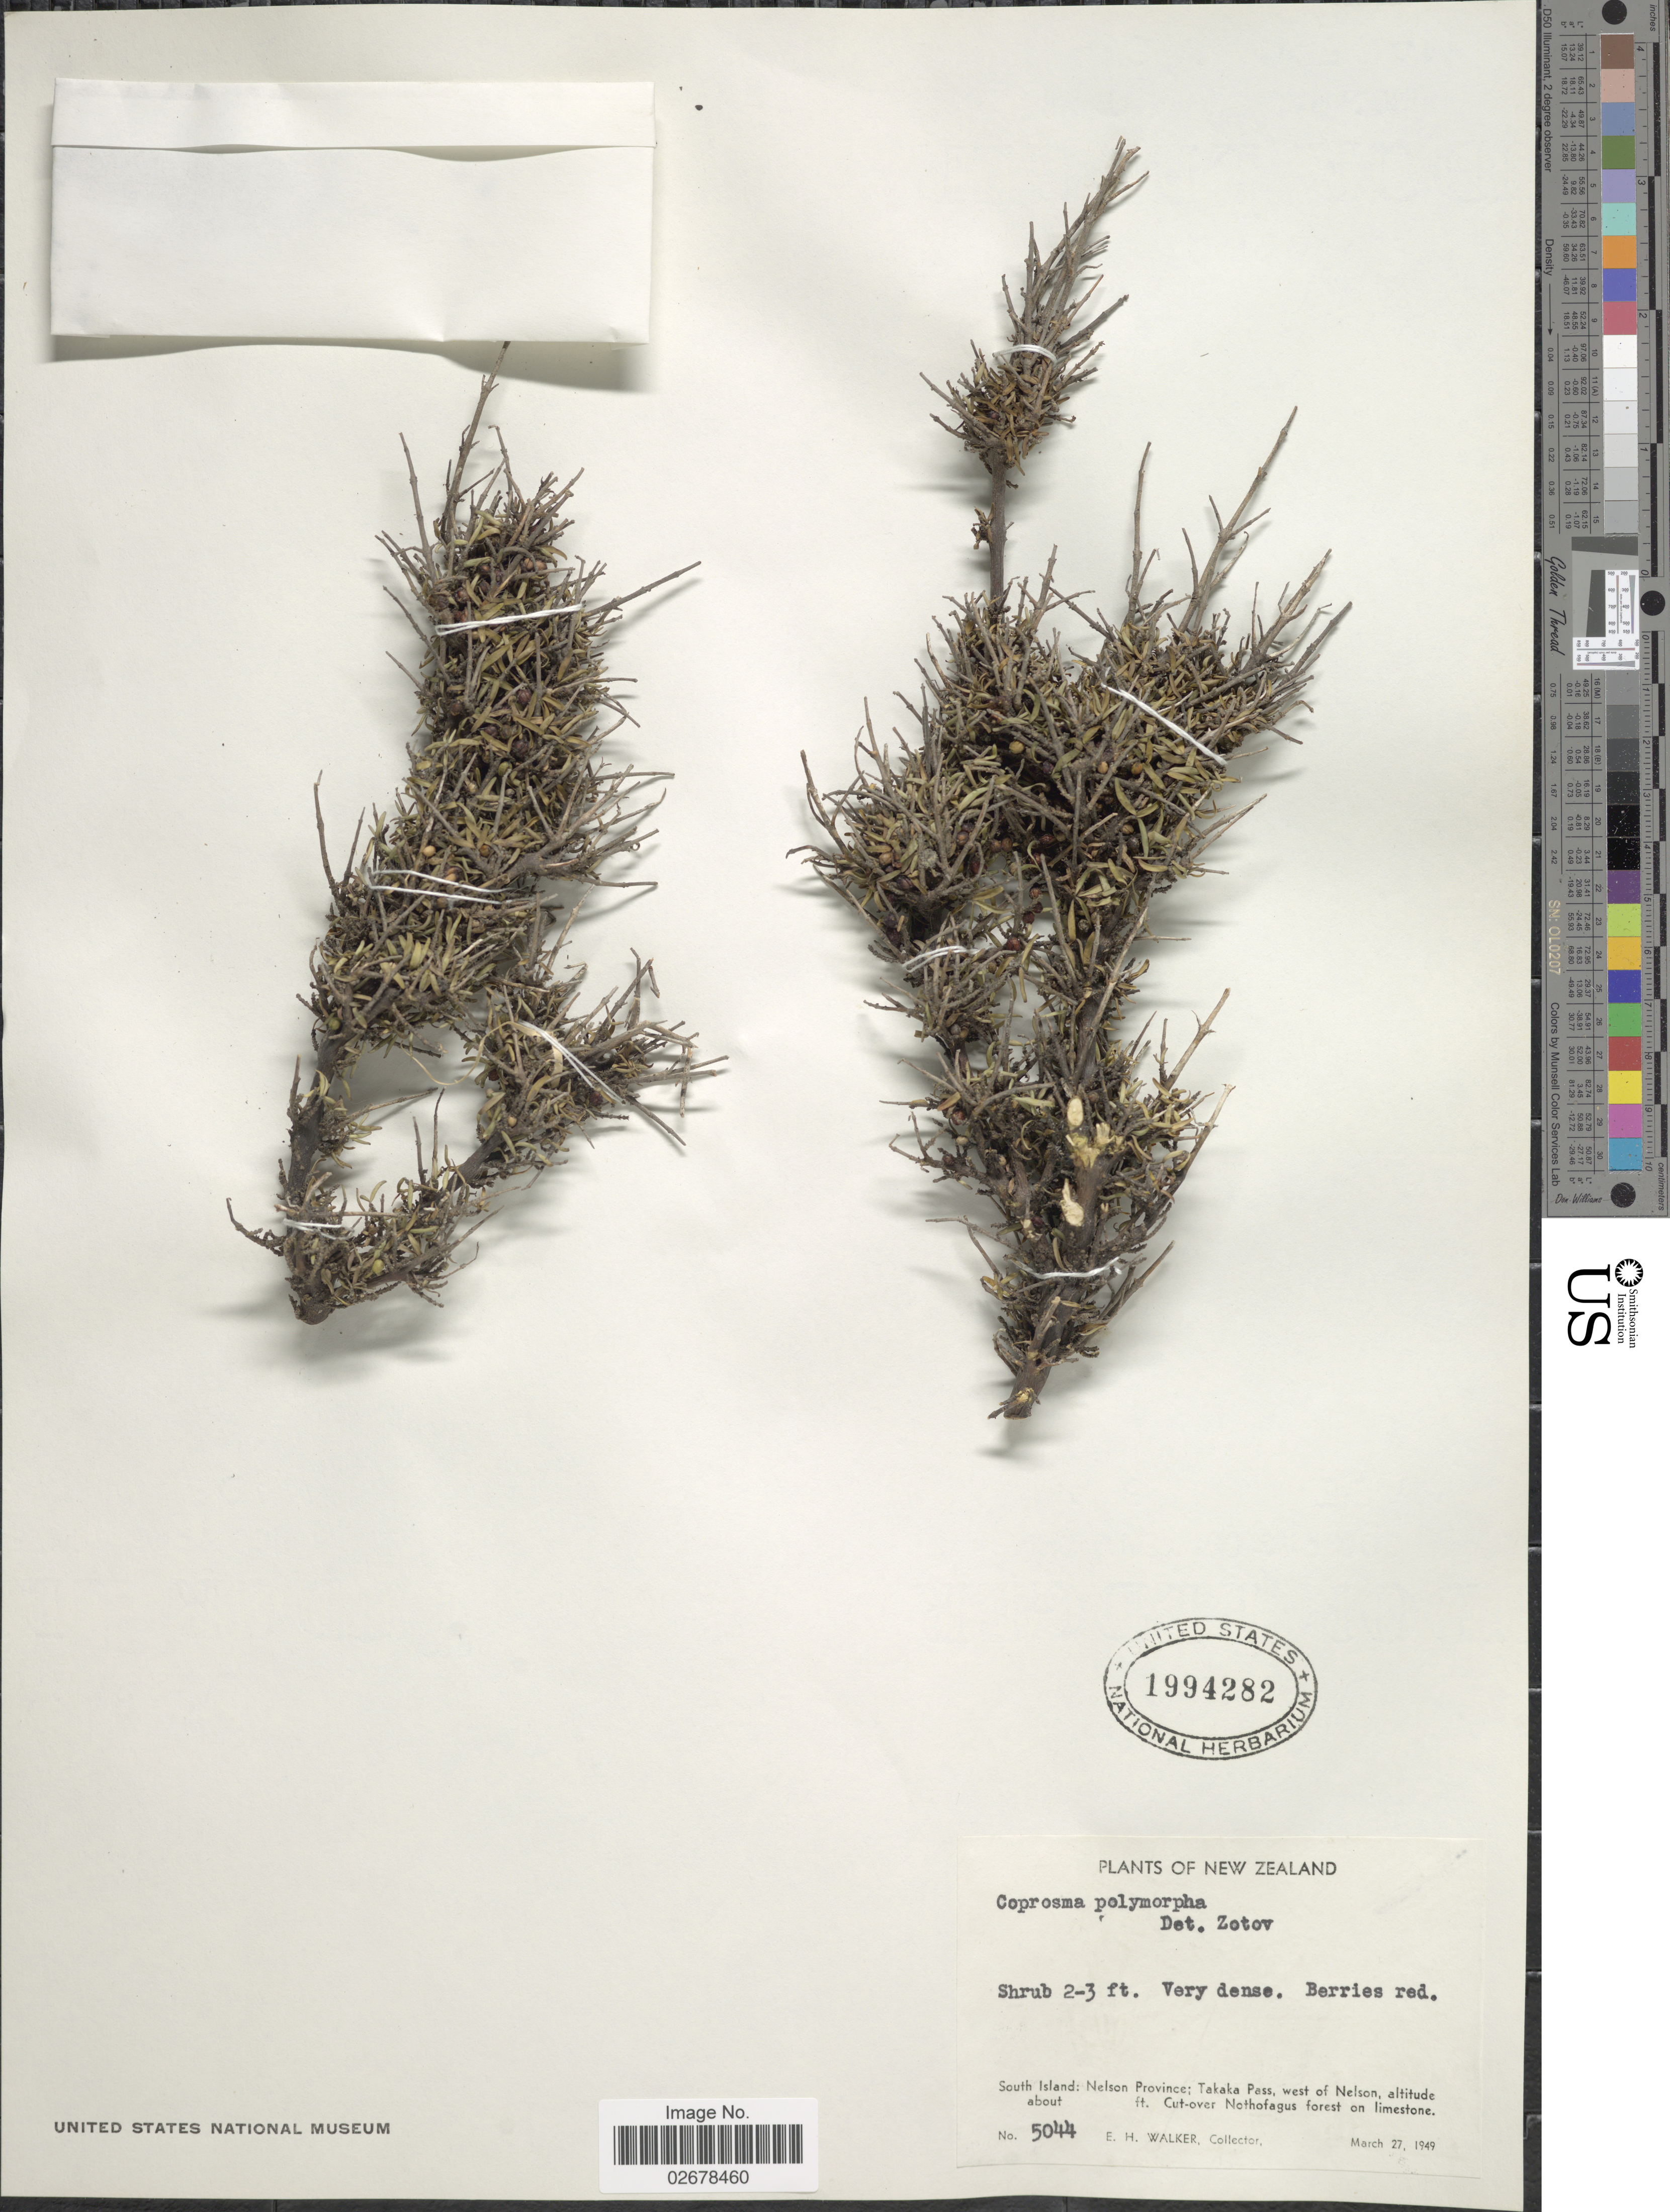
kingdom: Plantae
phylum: Tracheophyta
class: Magnoliopsida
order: Gentianales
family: Rubiaceae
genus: Coprosma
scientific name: Coprosma polymorpha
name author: W.R.B. Oliv.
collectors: E. H. Walker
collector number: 5044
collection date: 1949-03-27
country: New Zealand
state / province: Nelson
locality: South Island; Takaka Pass, west of Nelson.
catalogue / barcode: US 1994282